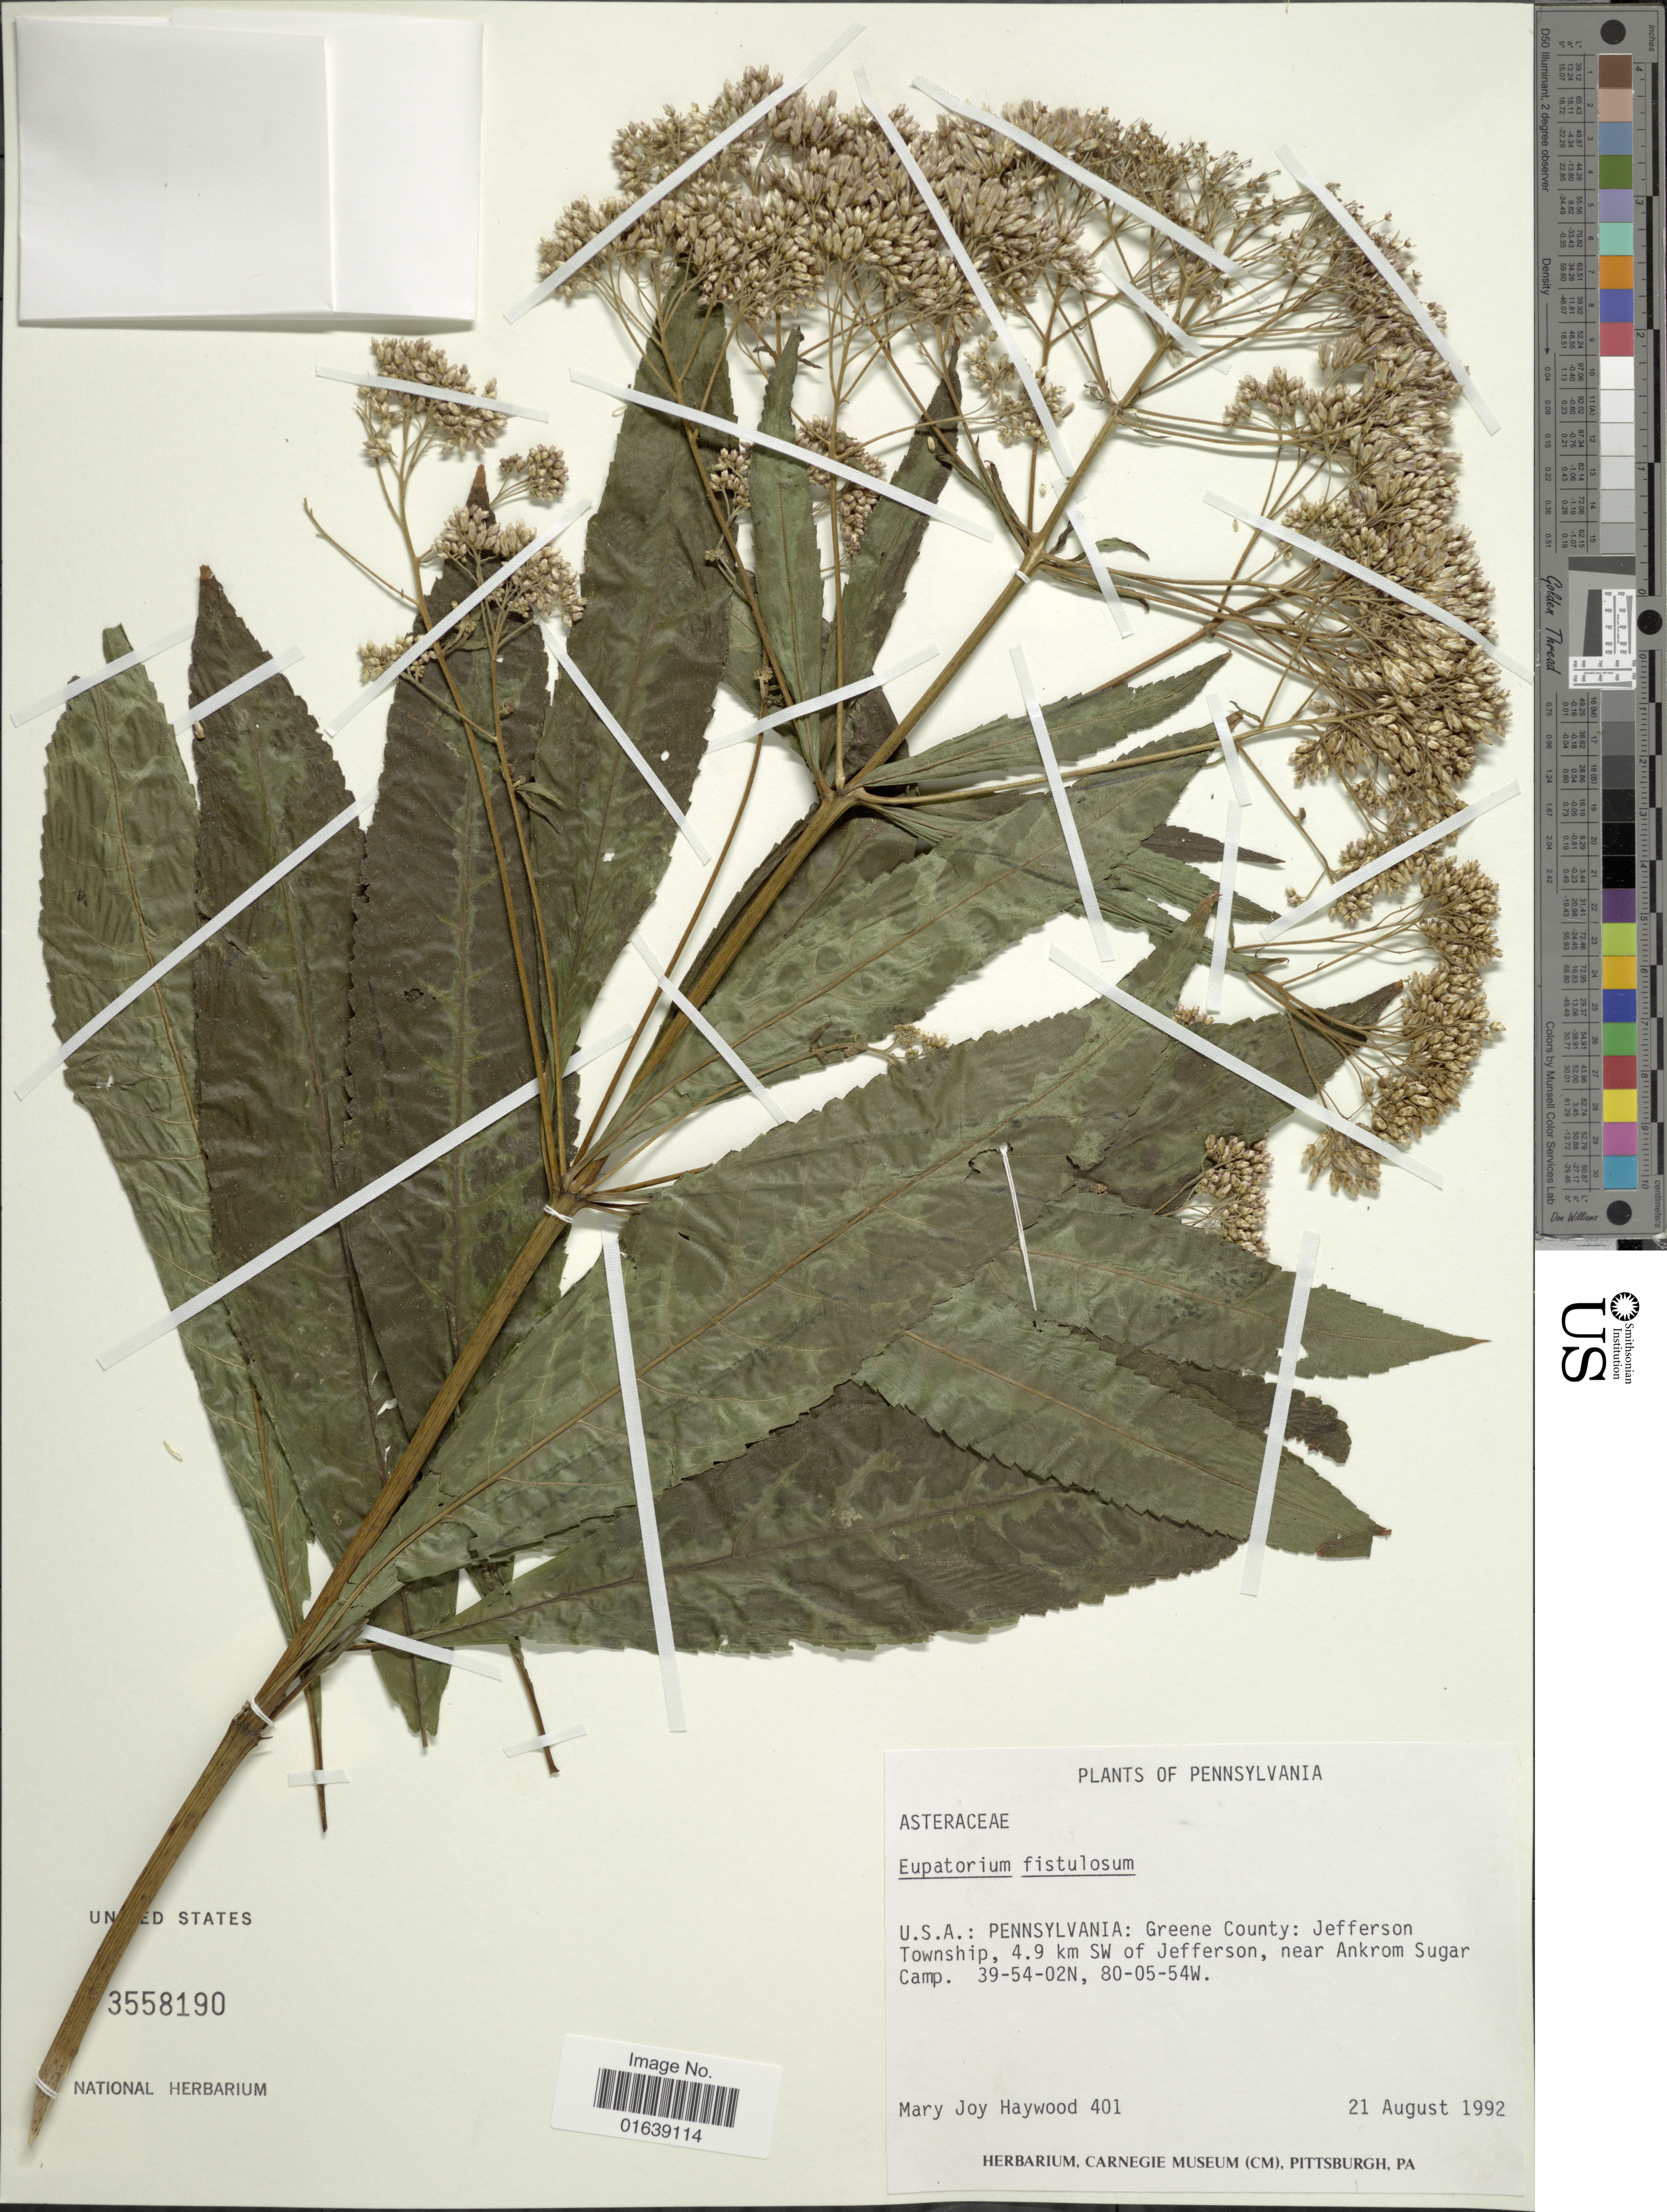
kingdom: Plantae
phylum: Tracheophyta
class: Magnoliopsida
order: Asterales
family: Asteraceae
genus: Eupatorium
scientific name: Eupatorium fistulosum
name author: Barratt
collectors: M. Haywood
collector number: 401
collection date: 1992-08-21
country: United States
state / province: Pennsylvania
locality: U.S.A.: Pennsylvania: Greene County: Jefferson Township, 4.9 km SW of Jefferson, near Ankrom Sugar Camp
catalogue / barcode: US 3558190